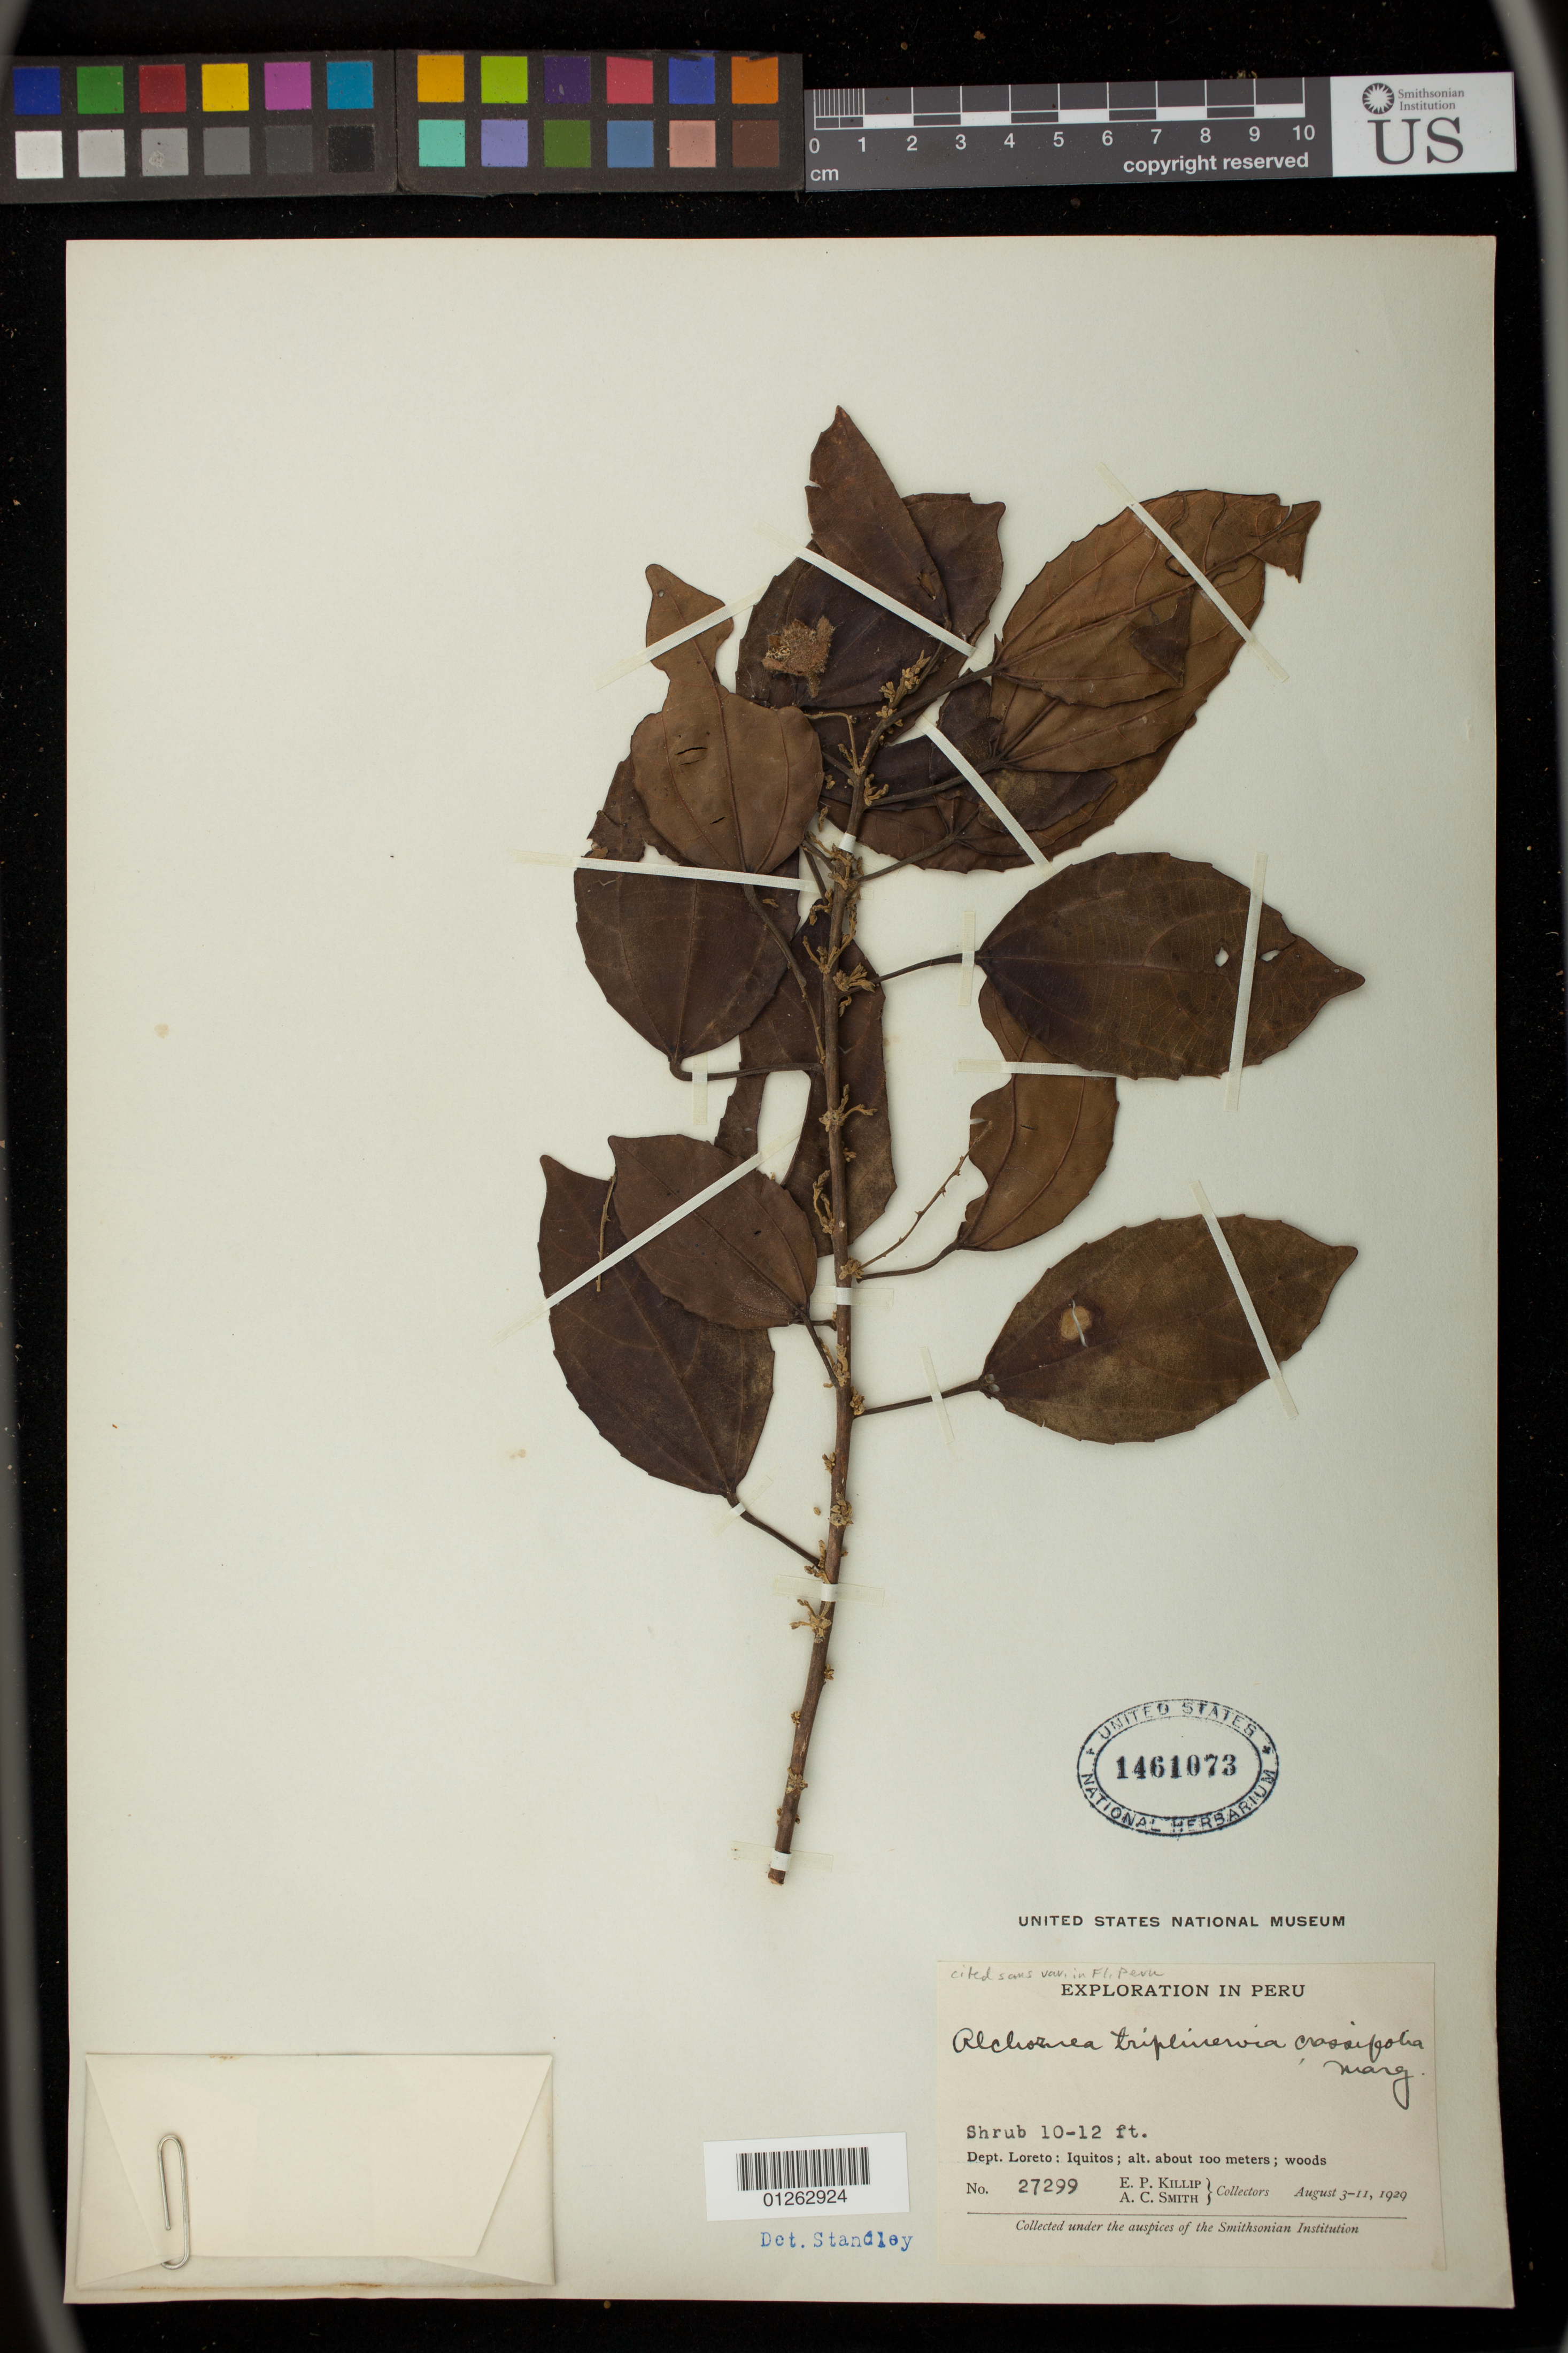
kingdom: Plantae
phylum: Tracheophyta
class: Magnoliopsida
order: Malpighiales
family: Euphorbiaceae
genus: Alchornea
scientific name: Alchornea triplinervia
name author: (Spreng.) Müll. Arg.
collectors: E. P. Killip & A. C. Smith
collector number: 27299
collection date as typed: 03 Aug 1929 to 11 Aug 1929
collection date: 1929-08-03/1929-08-11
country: Peru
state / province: Loreto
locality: Iquitos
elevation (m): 100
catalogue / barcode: US 1461073